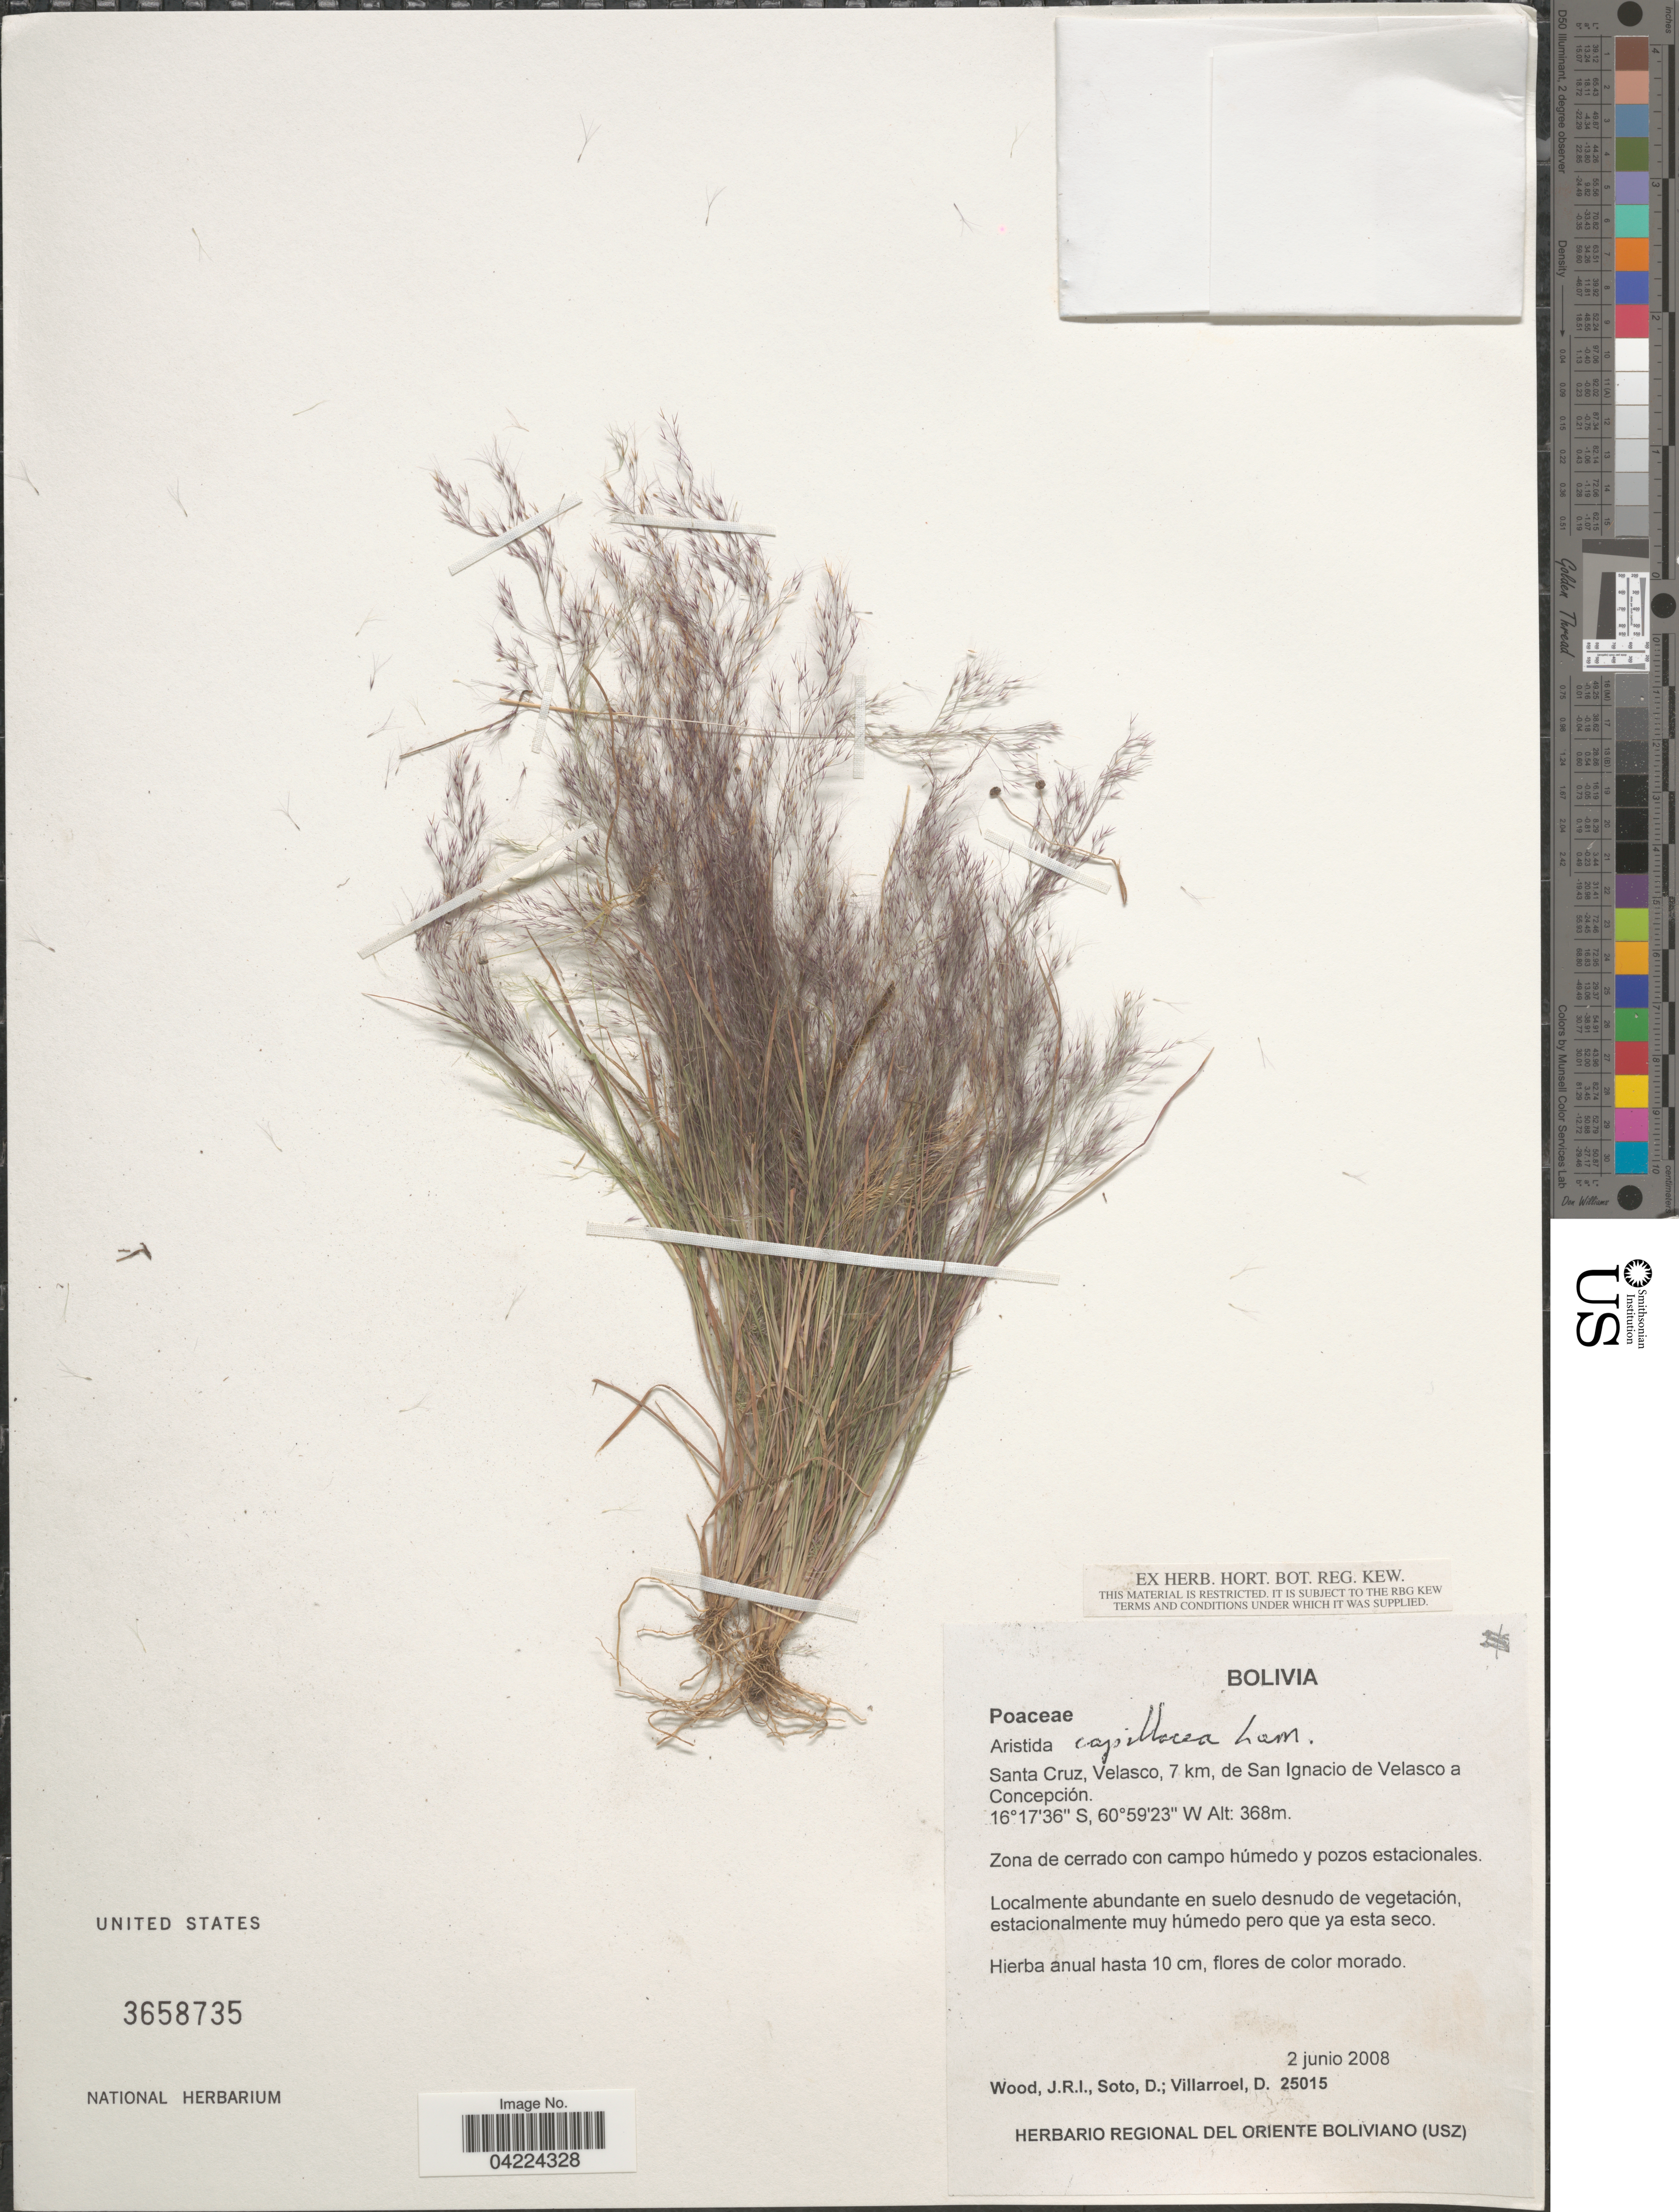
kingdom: Plantae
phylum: Tracheophyta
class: Liliopsida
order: Poales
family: Poaceae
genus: Aristida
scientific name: Aristida capillacea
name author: Lam.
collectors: J. R. I. Wood, D. Soto & D. Villarroel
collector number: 25015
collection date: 2008-06-02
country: Bolivia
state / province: Santa Cruz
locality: Velasco, 7 km, de San Ignacio de Velasco a Concepción.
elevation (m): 368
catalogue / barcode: US 3658735